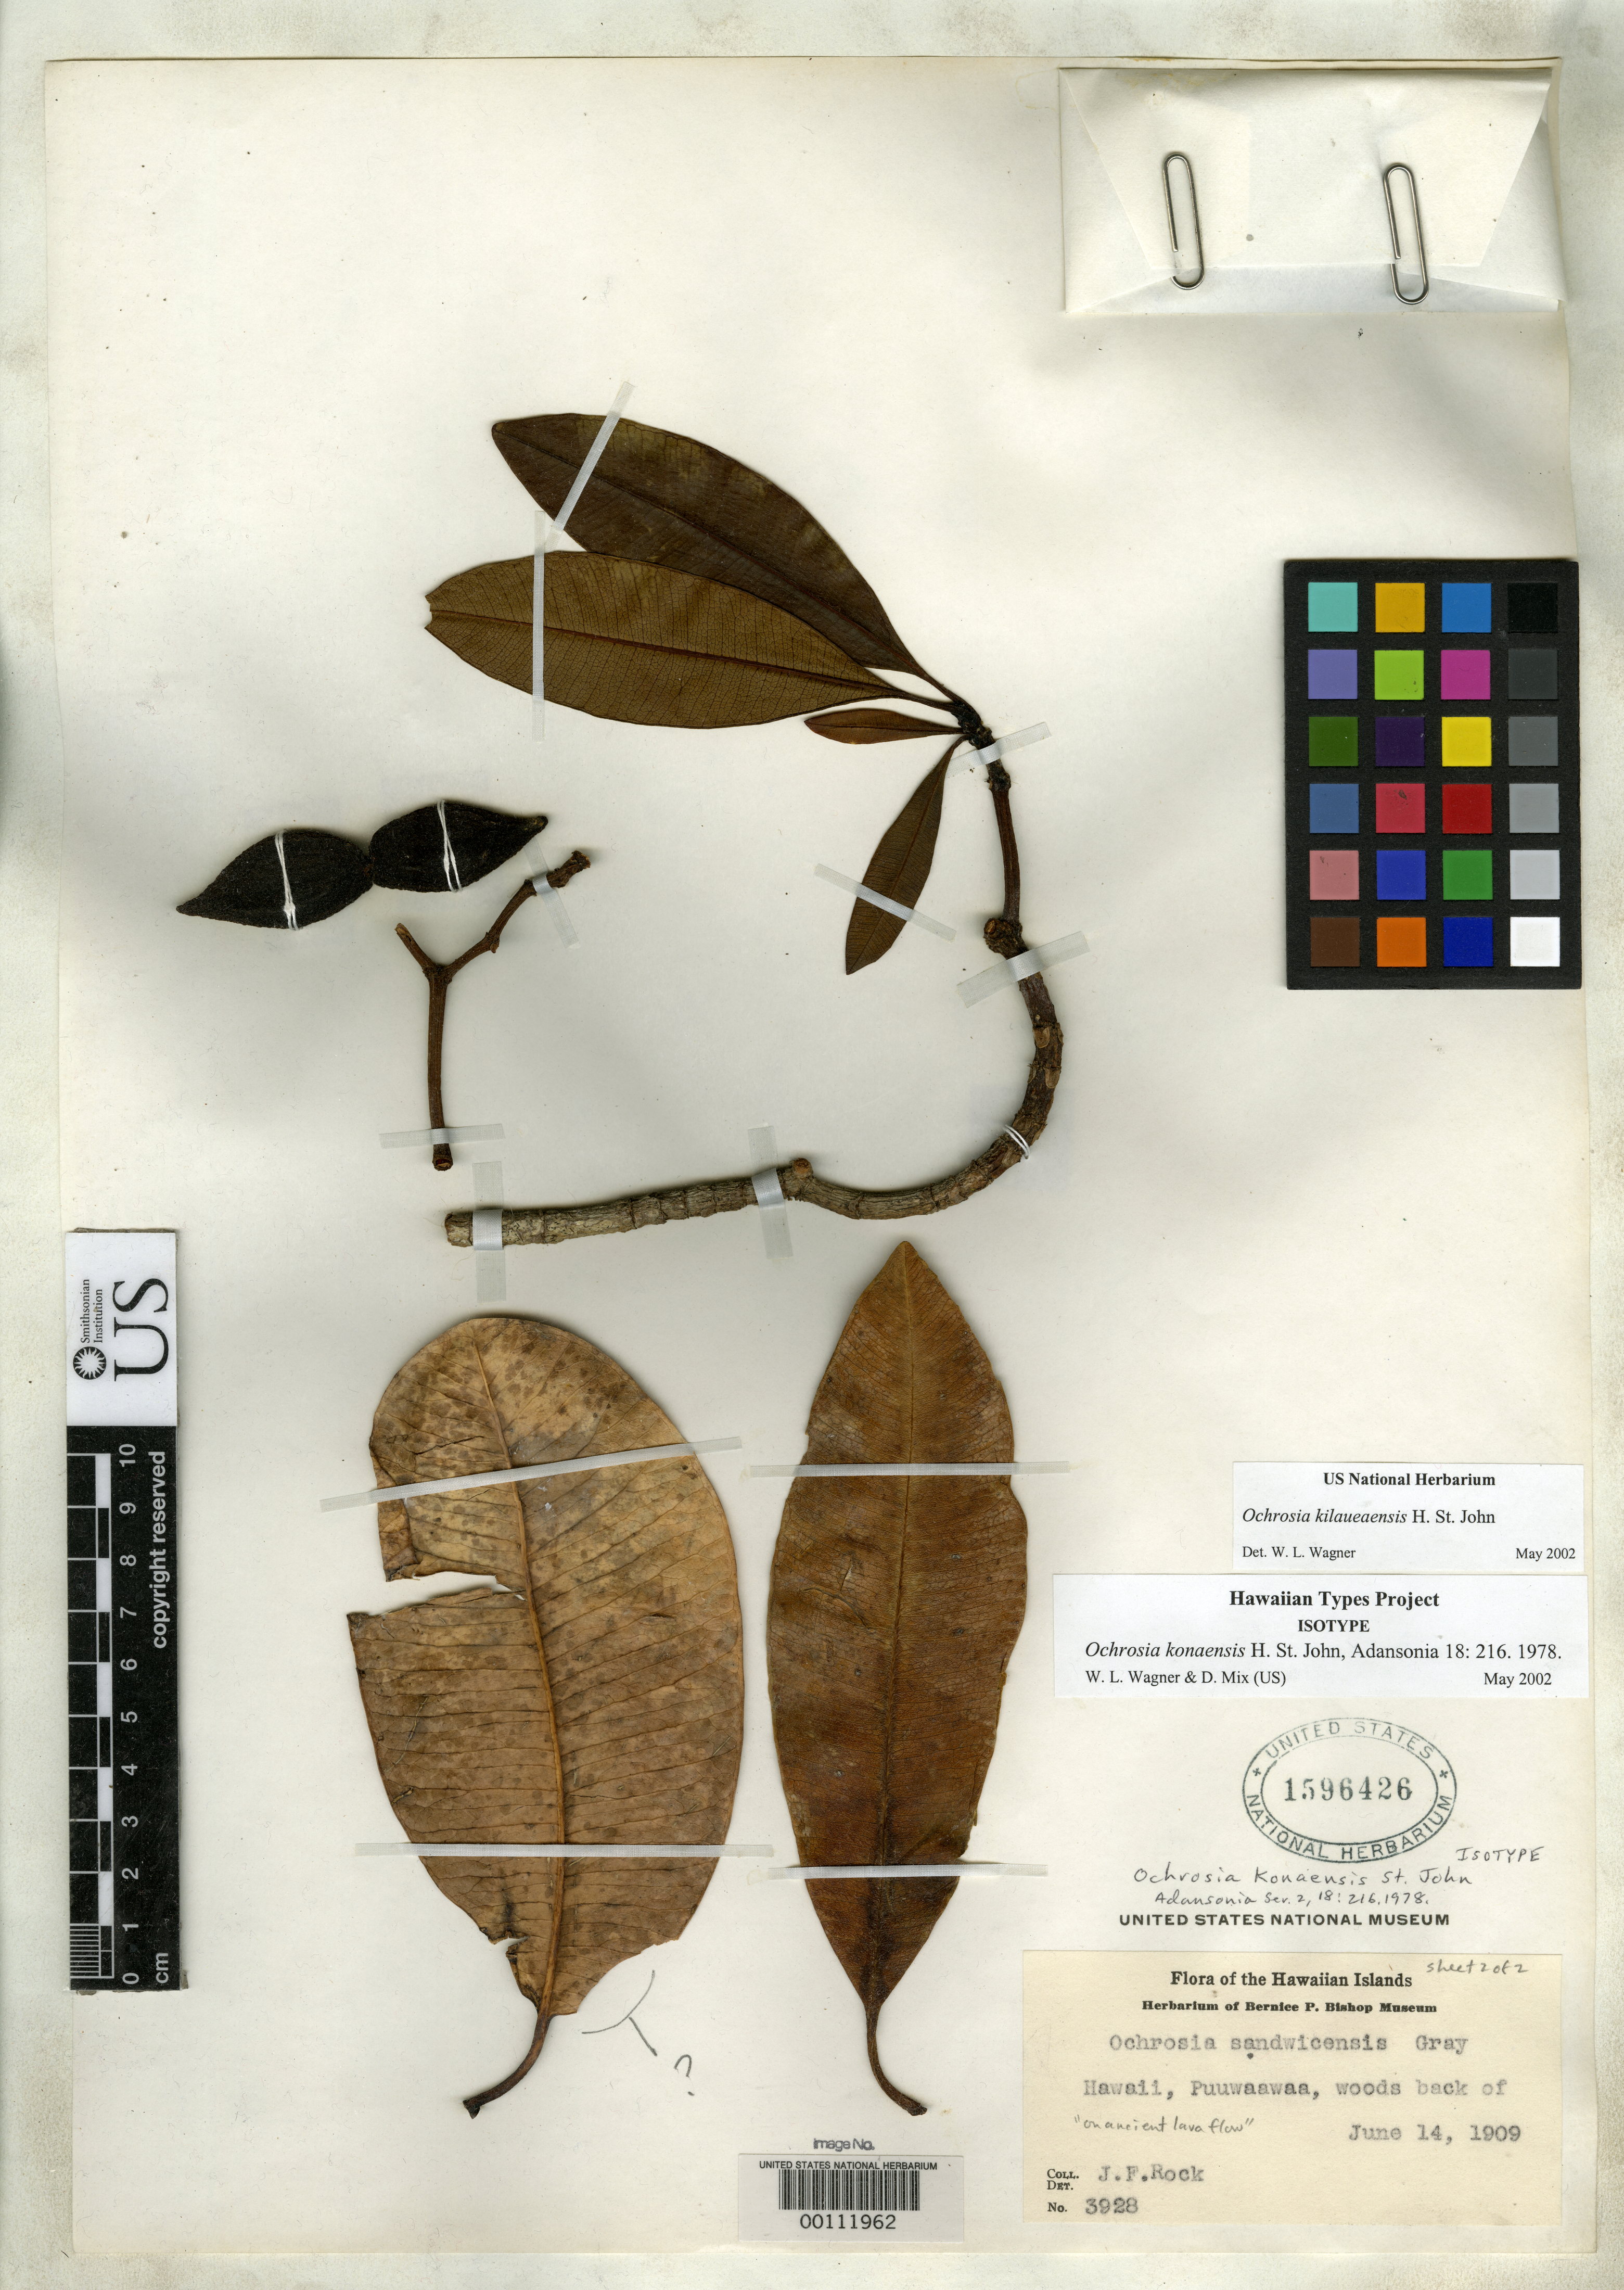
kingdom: Plantae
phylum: Tracheophyta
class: Magnoliopsida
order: Gentianales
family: Apocynaceae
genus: Ochrosia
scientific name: Ochrosia konaensis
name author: H. St. John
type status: Isotype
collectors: J. F. Rock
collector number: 3928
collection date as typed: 14 Jun 1909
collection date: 1909-06-14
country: United States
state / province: Hawaii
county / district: Hawaii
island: Hawaii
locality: Puuwaawaa.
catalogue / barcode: US 1596426